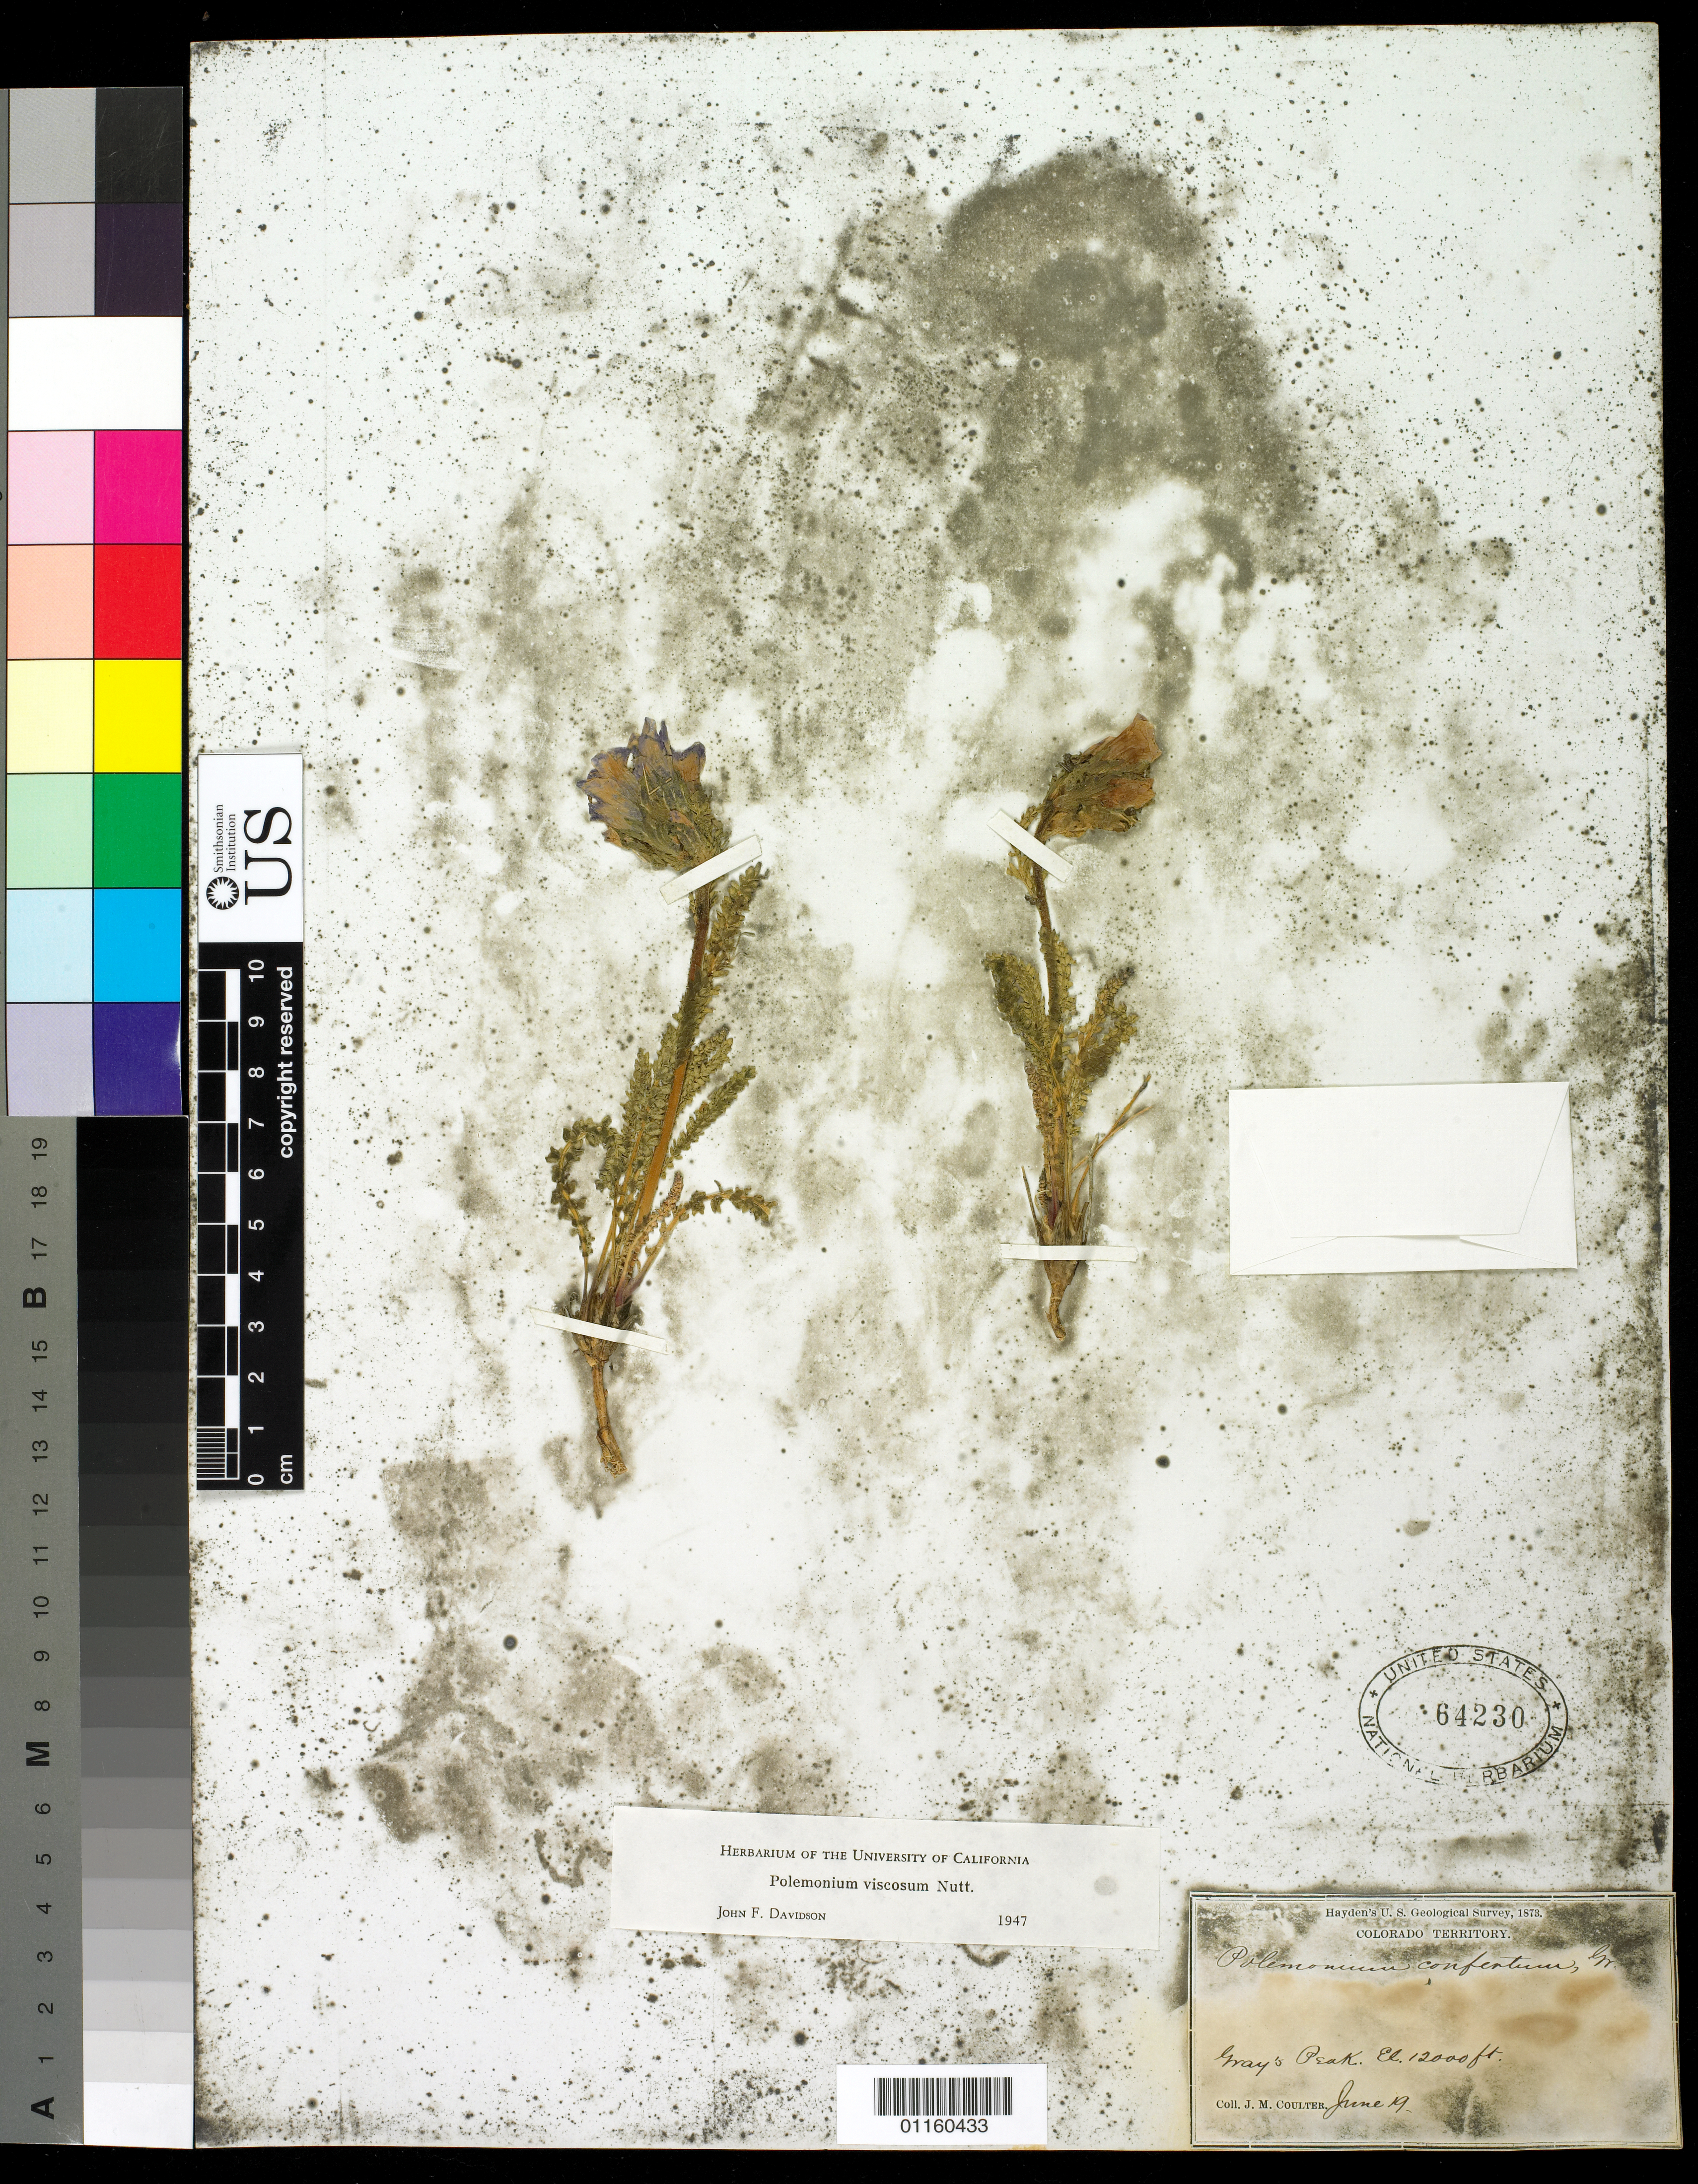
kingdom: Plantae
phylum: Tracheophyta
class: Magnoliopsida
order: Ericales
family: Polemoniaceae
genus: Polemonium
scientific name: Polemonium viscosum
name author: Nutt.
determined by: Davidson, J. F.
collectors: J. M. Coulter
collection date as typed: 19 Jun 1873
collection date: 1873-06-19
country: United States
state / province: Colorado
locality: Gray's Peak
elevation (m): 3658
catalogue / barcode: US 64230